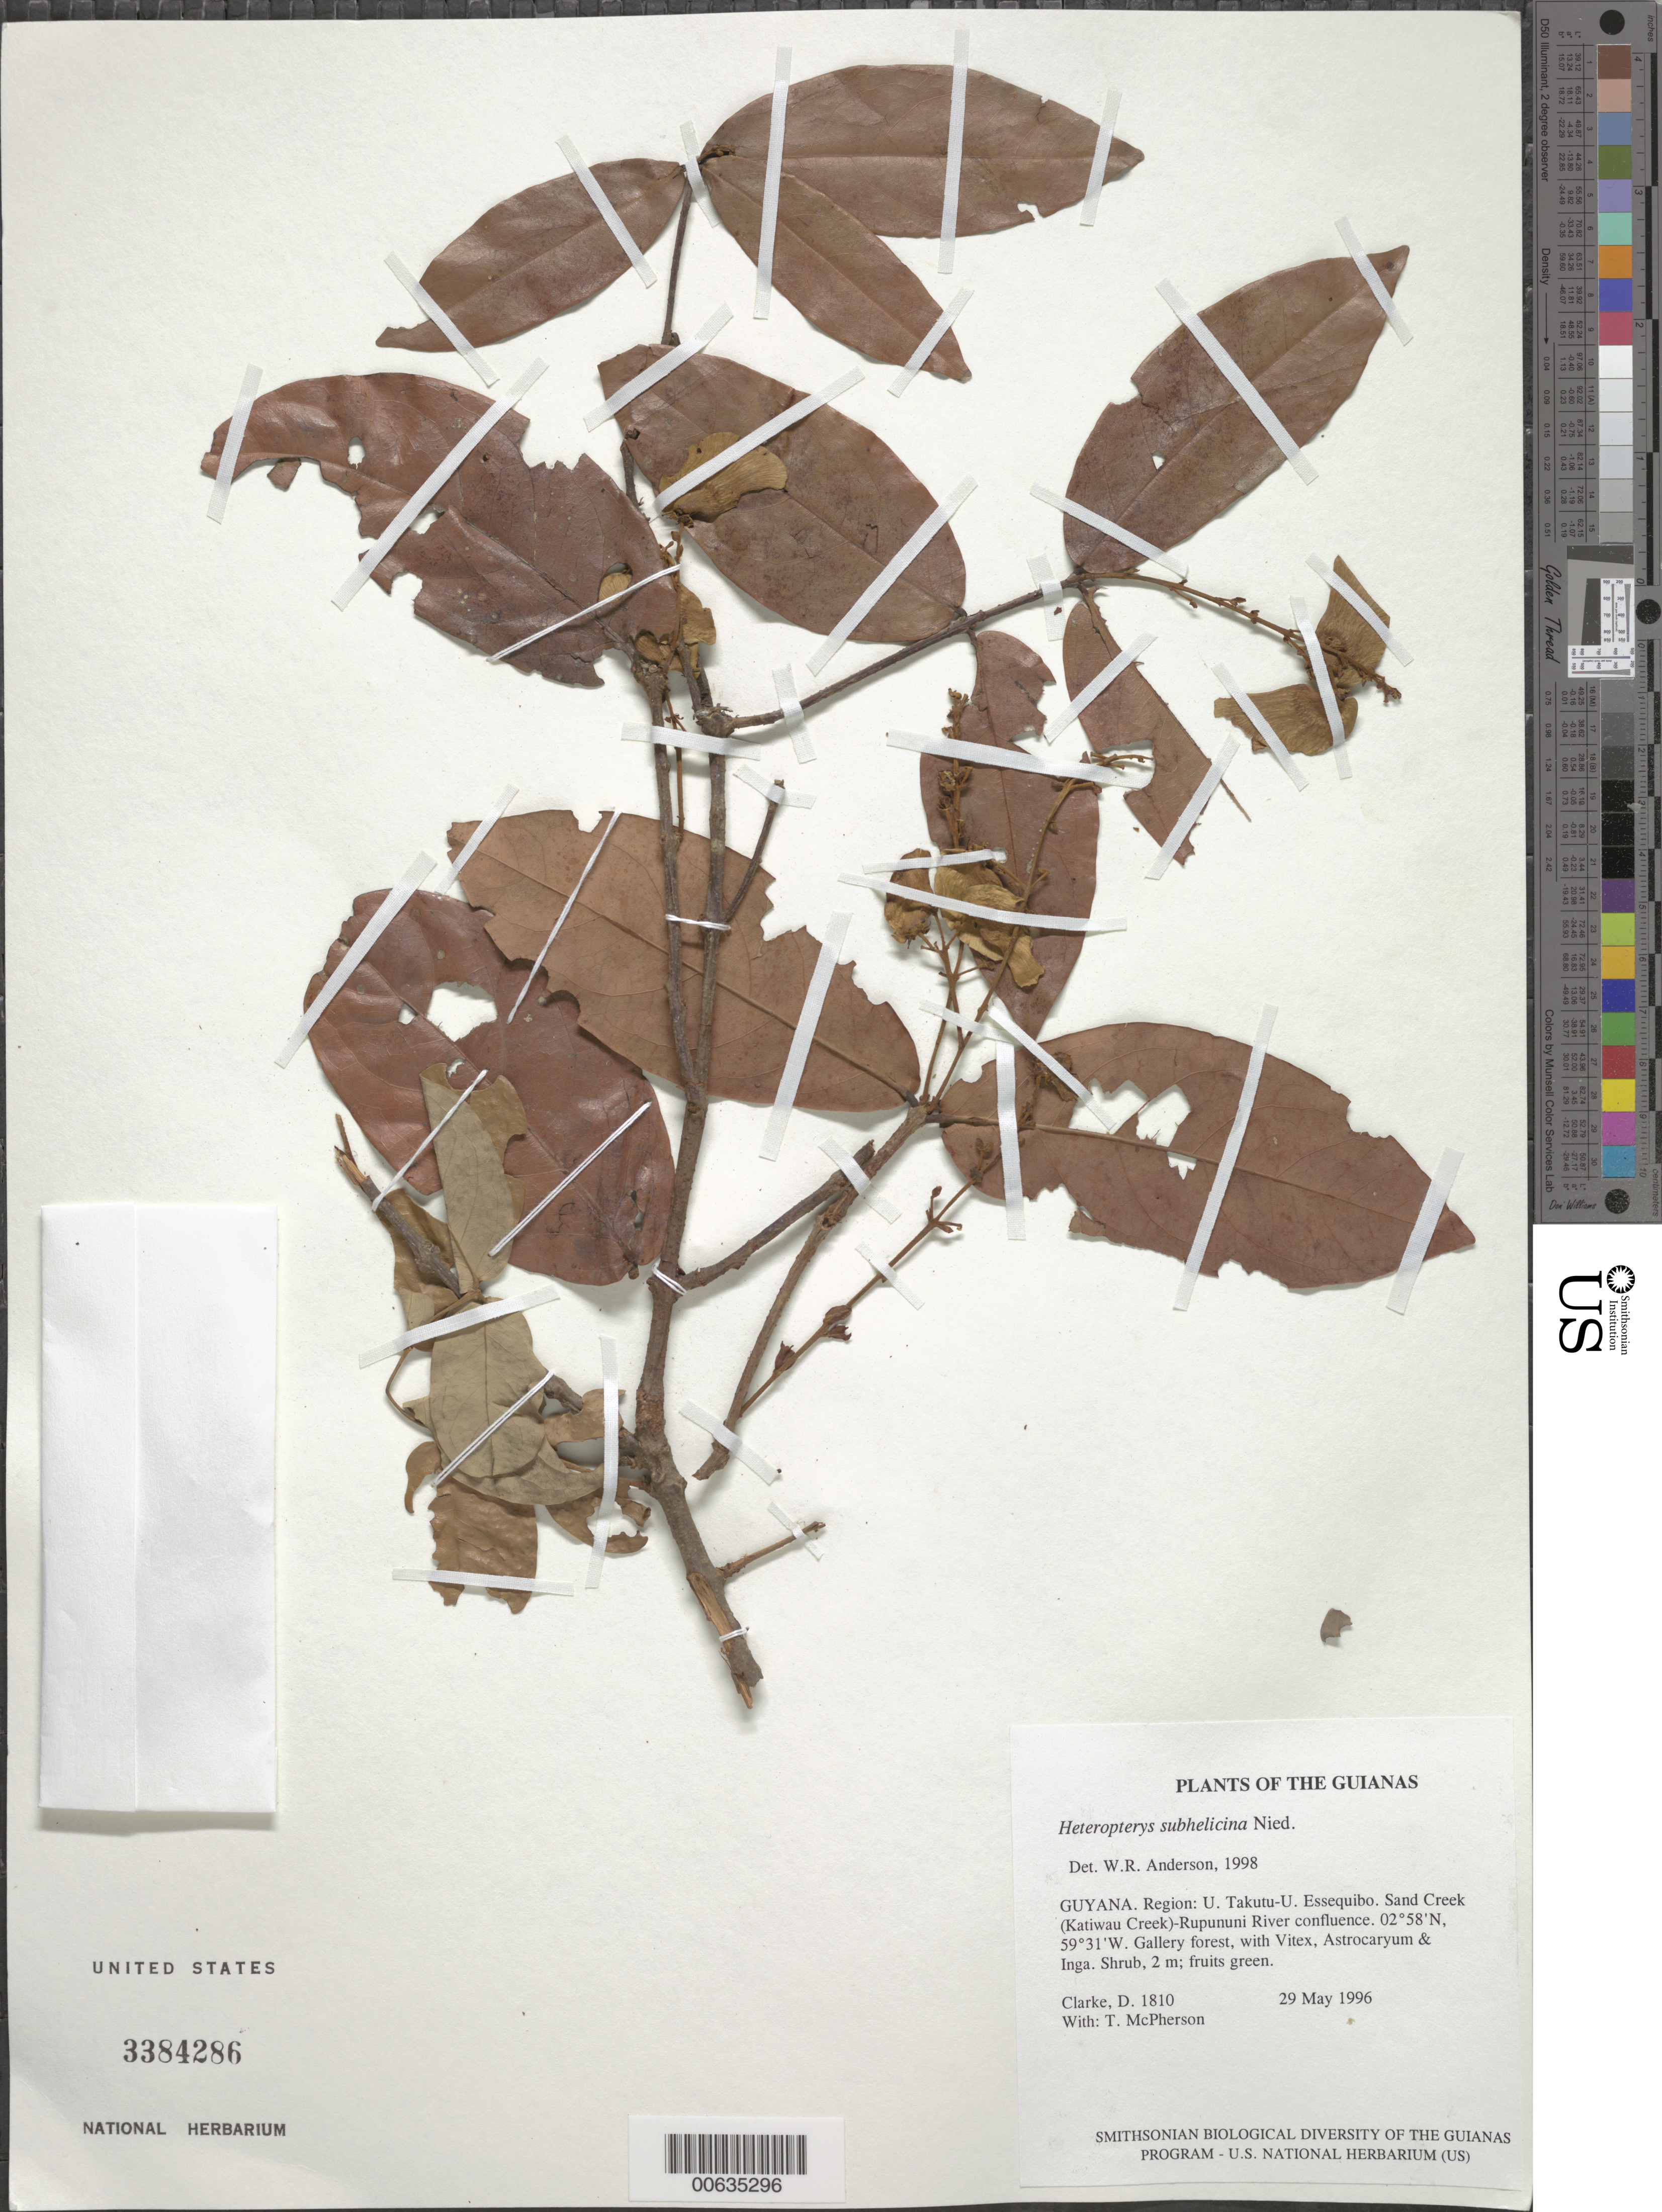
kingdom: Plantae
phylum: Tracheophyta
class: Magnoliopsida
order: Malpighiales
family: Malpighiaceae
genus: Heteropterys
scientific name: Heteropterys subhelicina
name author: Nied.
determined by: Anderson, W. R., (MICH), University of Michigan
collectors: H. D. Clarke & T. McPherson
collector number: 1810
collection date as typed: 29 May 1996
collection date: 1996-05-29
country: Guyana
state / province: U. Takutu-U. Essequibo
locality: Sand Creek (Katiwau Creek)-Rupununi River confluence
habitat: Gallery forest, with Vitex, Astrocaryum & Inga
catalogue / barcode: US 3384286